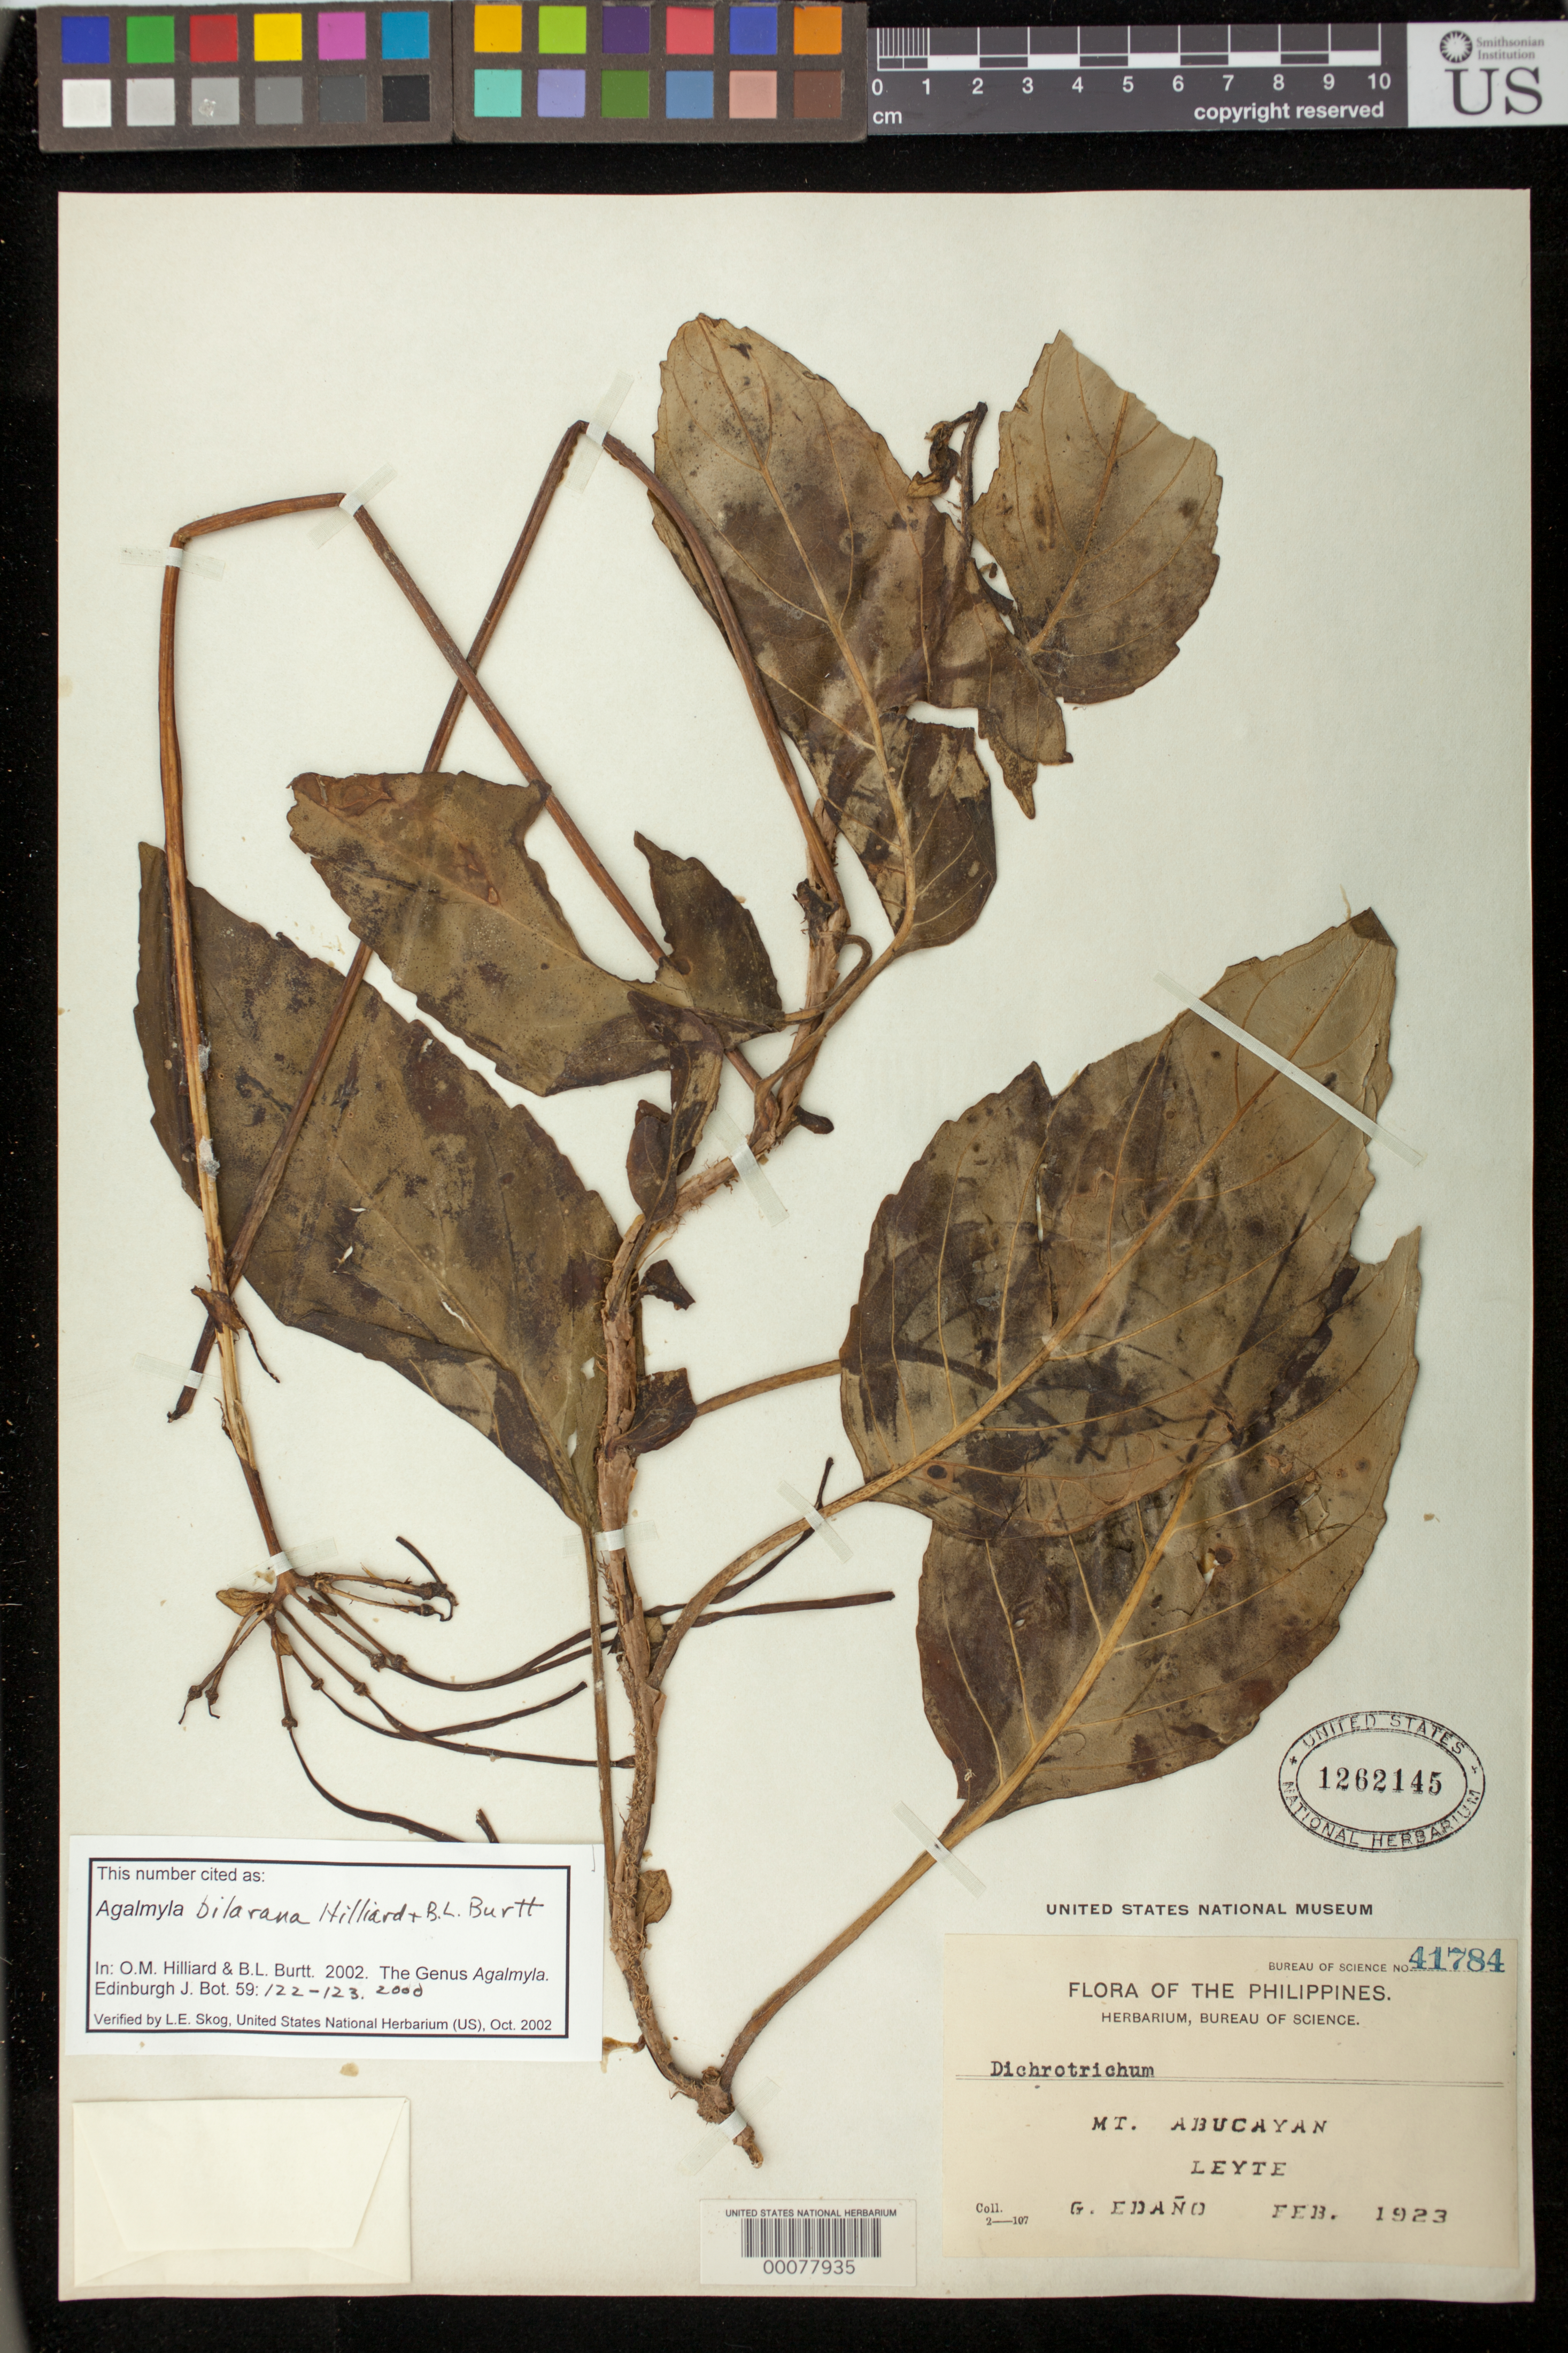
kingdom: Plantae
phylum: Tracheophyta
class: Magnoliopsida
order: Lamiales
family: Gesneriaceae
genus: Agalmyla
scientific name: Agalmyla bilirana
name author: Hilliard & B.L. Burtt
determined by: Hilliard, O. M.; Burtt, B. L.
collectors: G. Edaño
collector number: Bur. Sci. 41784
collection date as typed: Feb 1923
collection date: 1923-02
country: Philippines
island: Leyte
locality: Mt. Abucayan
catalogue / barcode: US 1262145